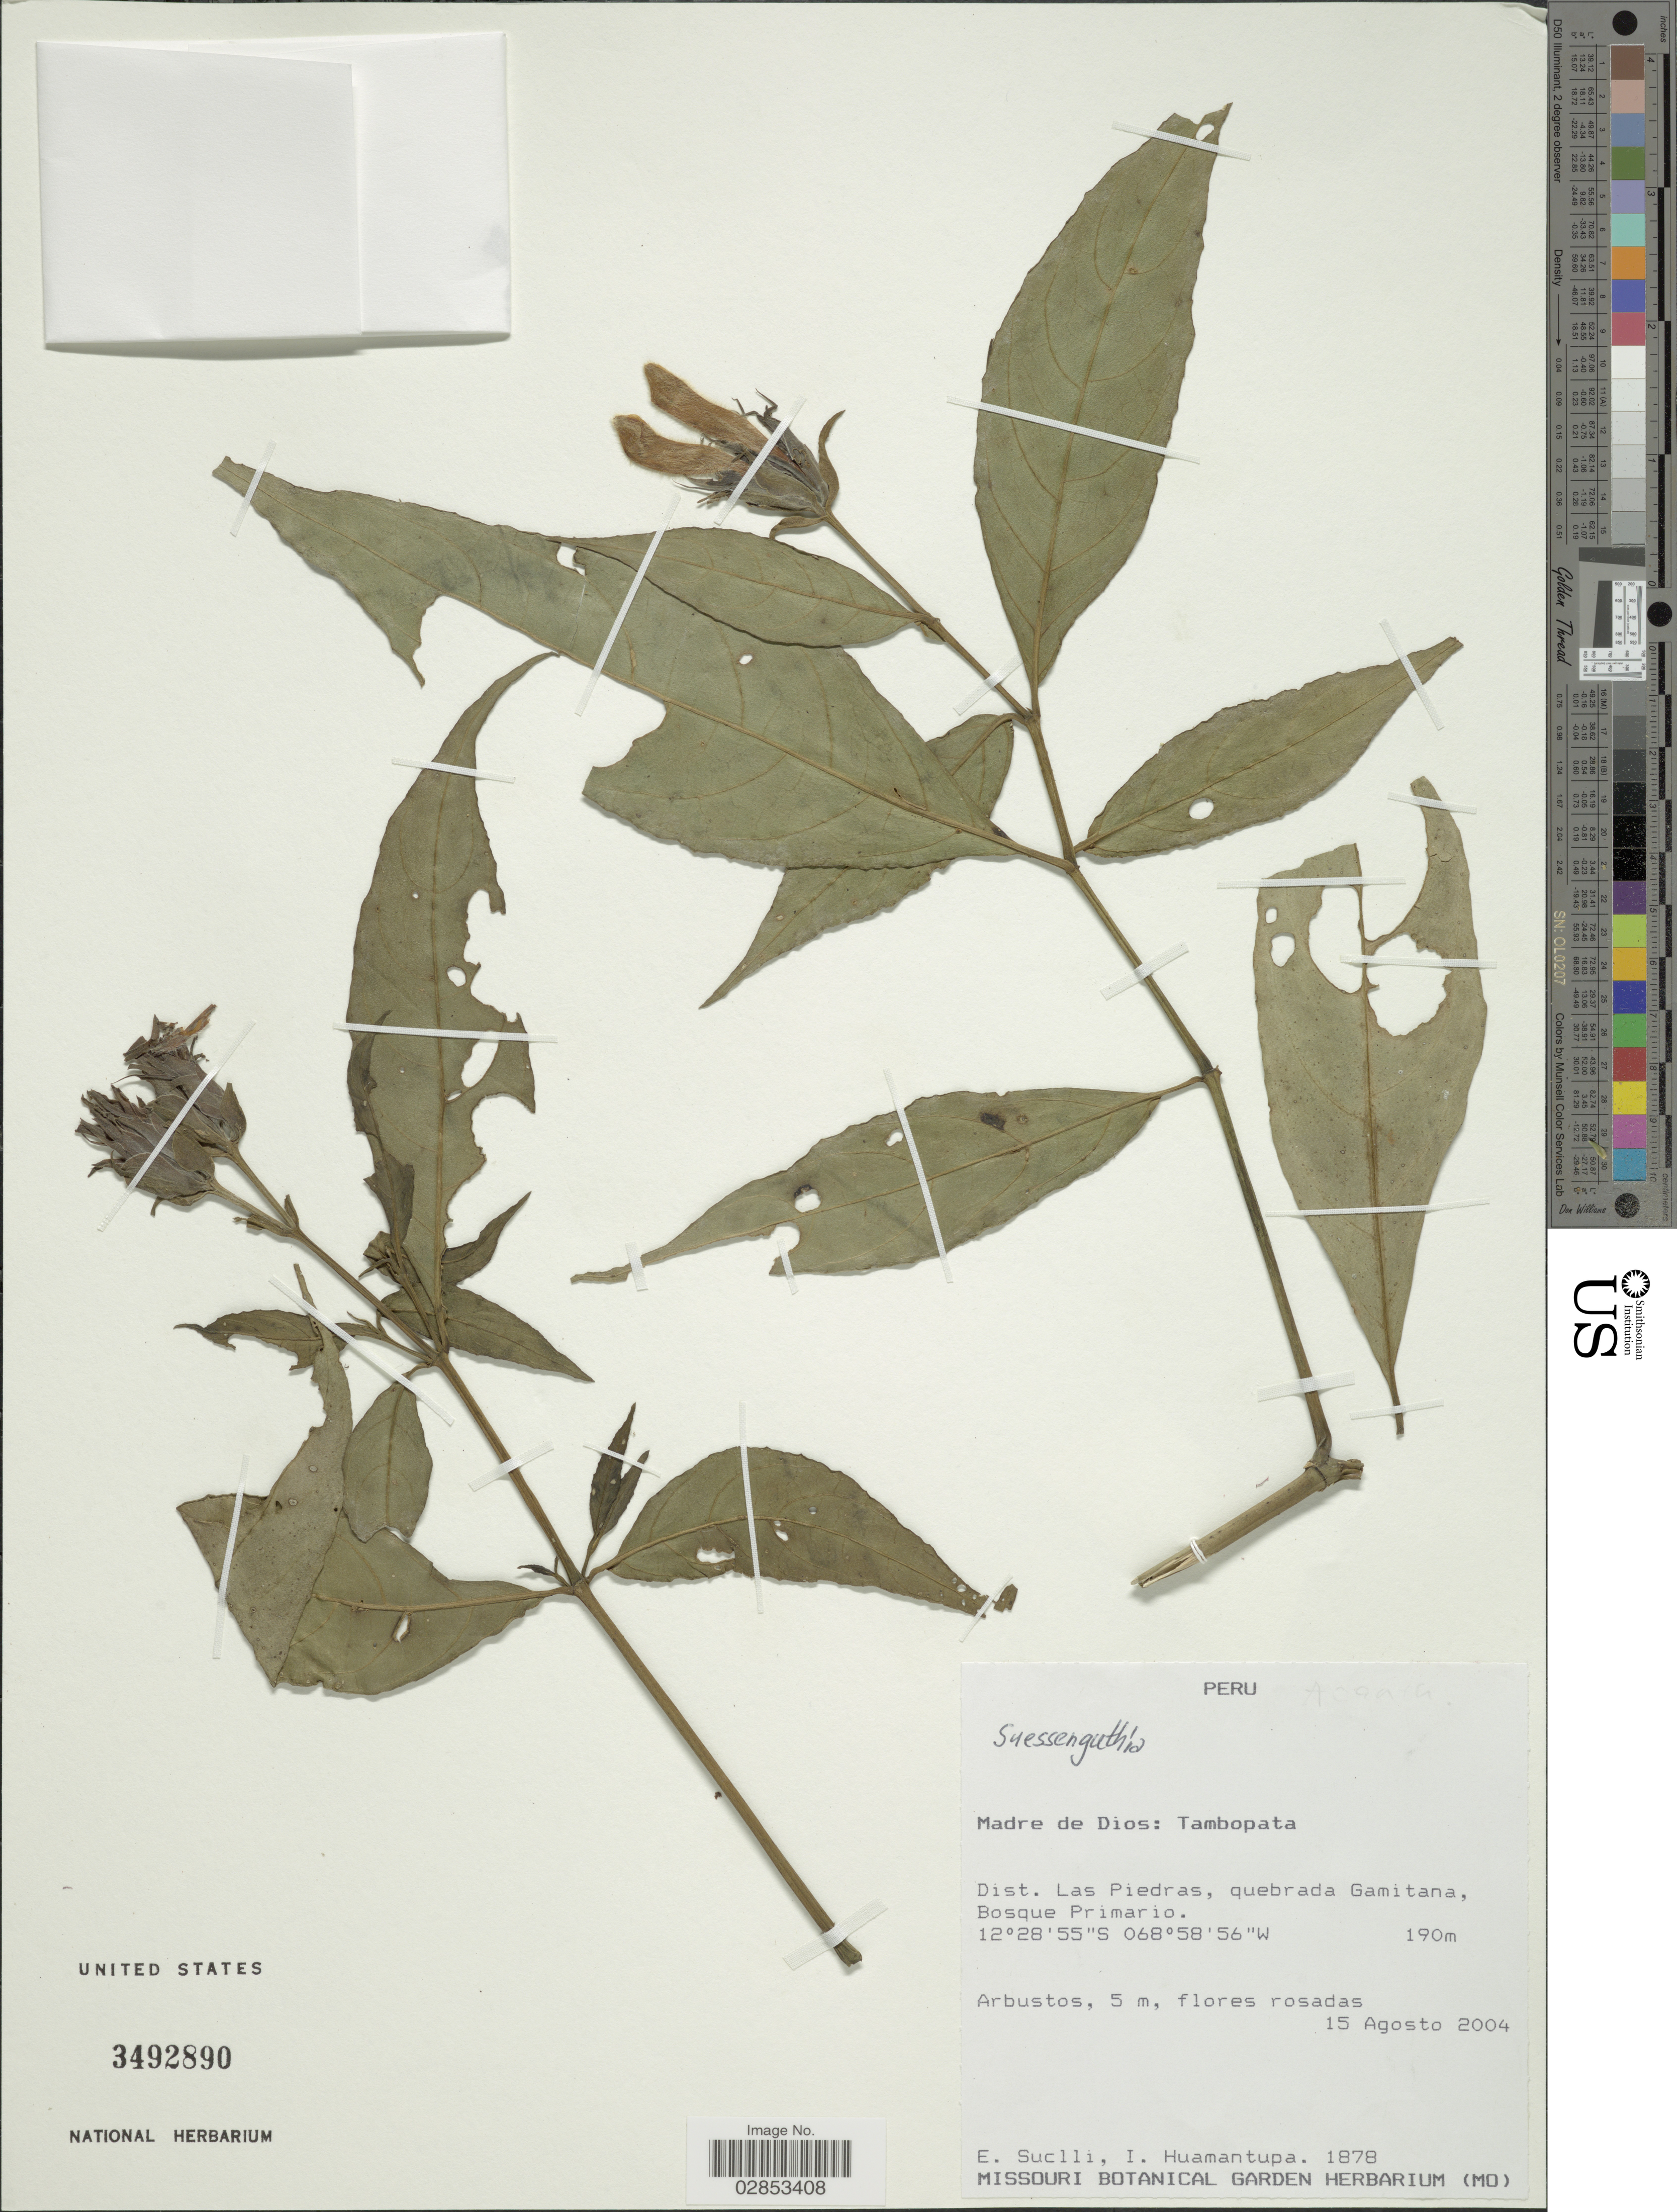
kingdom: Plantae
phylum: Tracheophyta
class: Magnoliopsida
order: Lamiales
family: Acanthaceae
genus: Suessenguthia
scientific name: Suessenguthia vargasii var. vargasii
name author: Wassh.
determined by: Azevedo, Igor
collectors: E. Suclli & I. Huamantupa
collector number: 1878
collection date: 2004-08-15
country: Puerto Rico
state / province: Las Piedras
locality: Madre de Dios: Tambopata. Dist. Las Piedras, quebrada Gamitana, Bosque Primario.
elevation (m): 58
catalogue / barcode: US 3492890